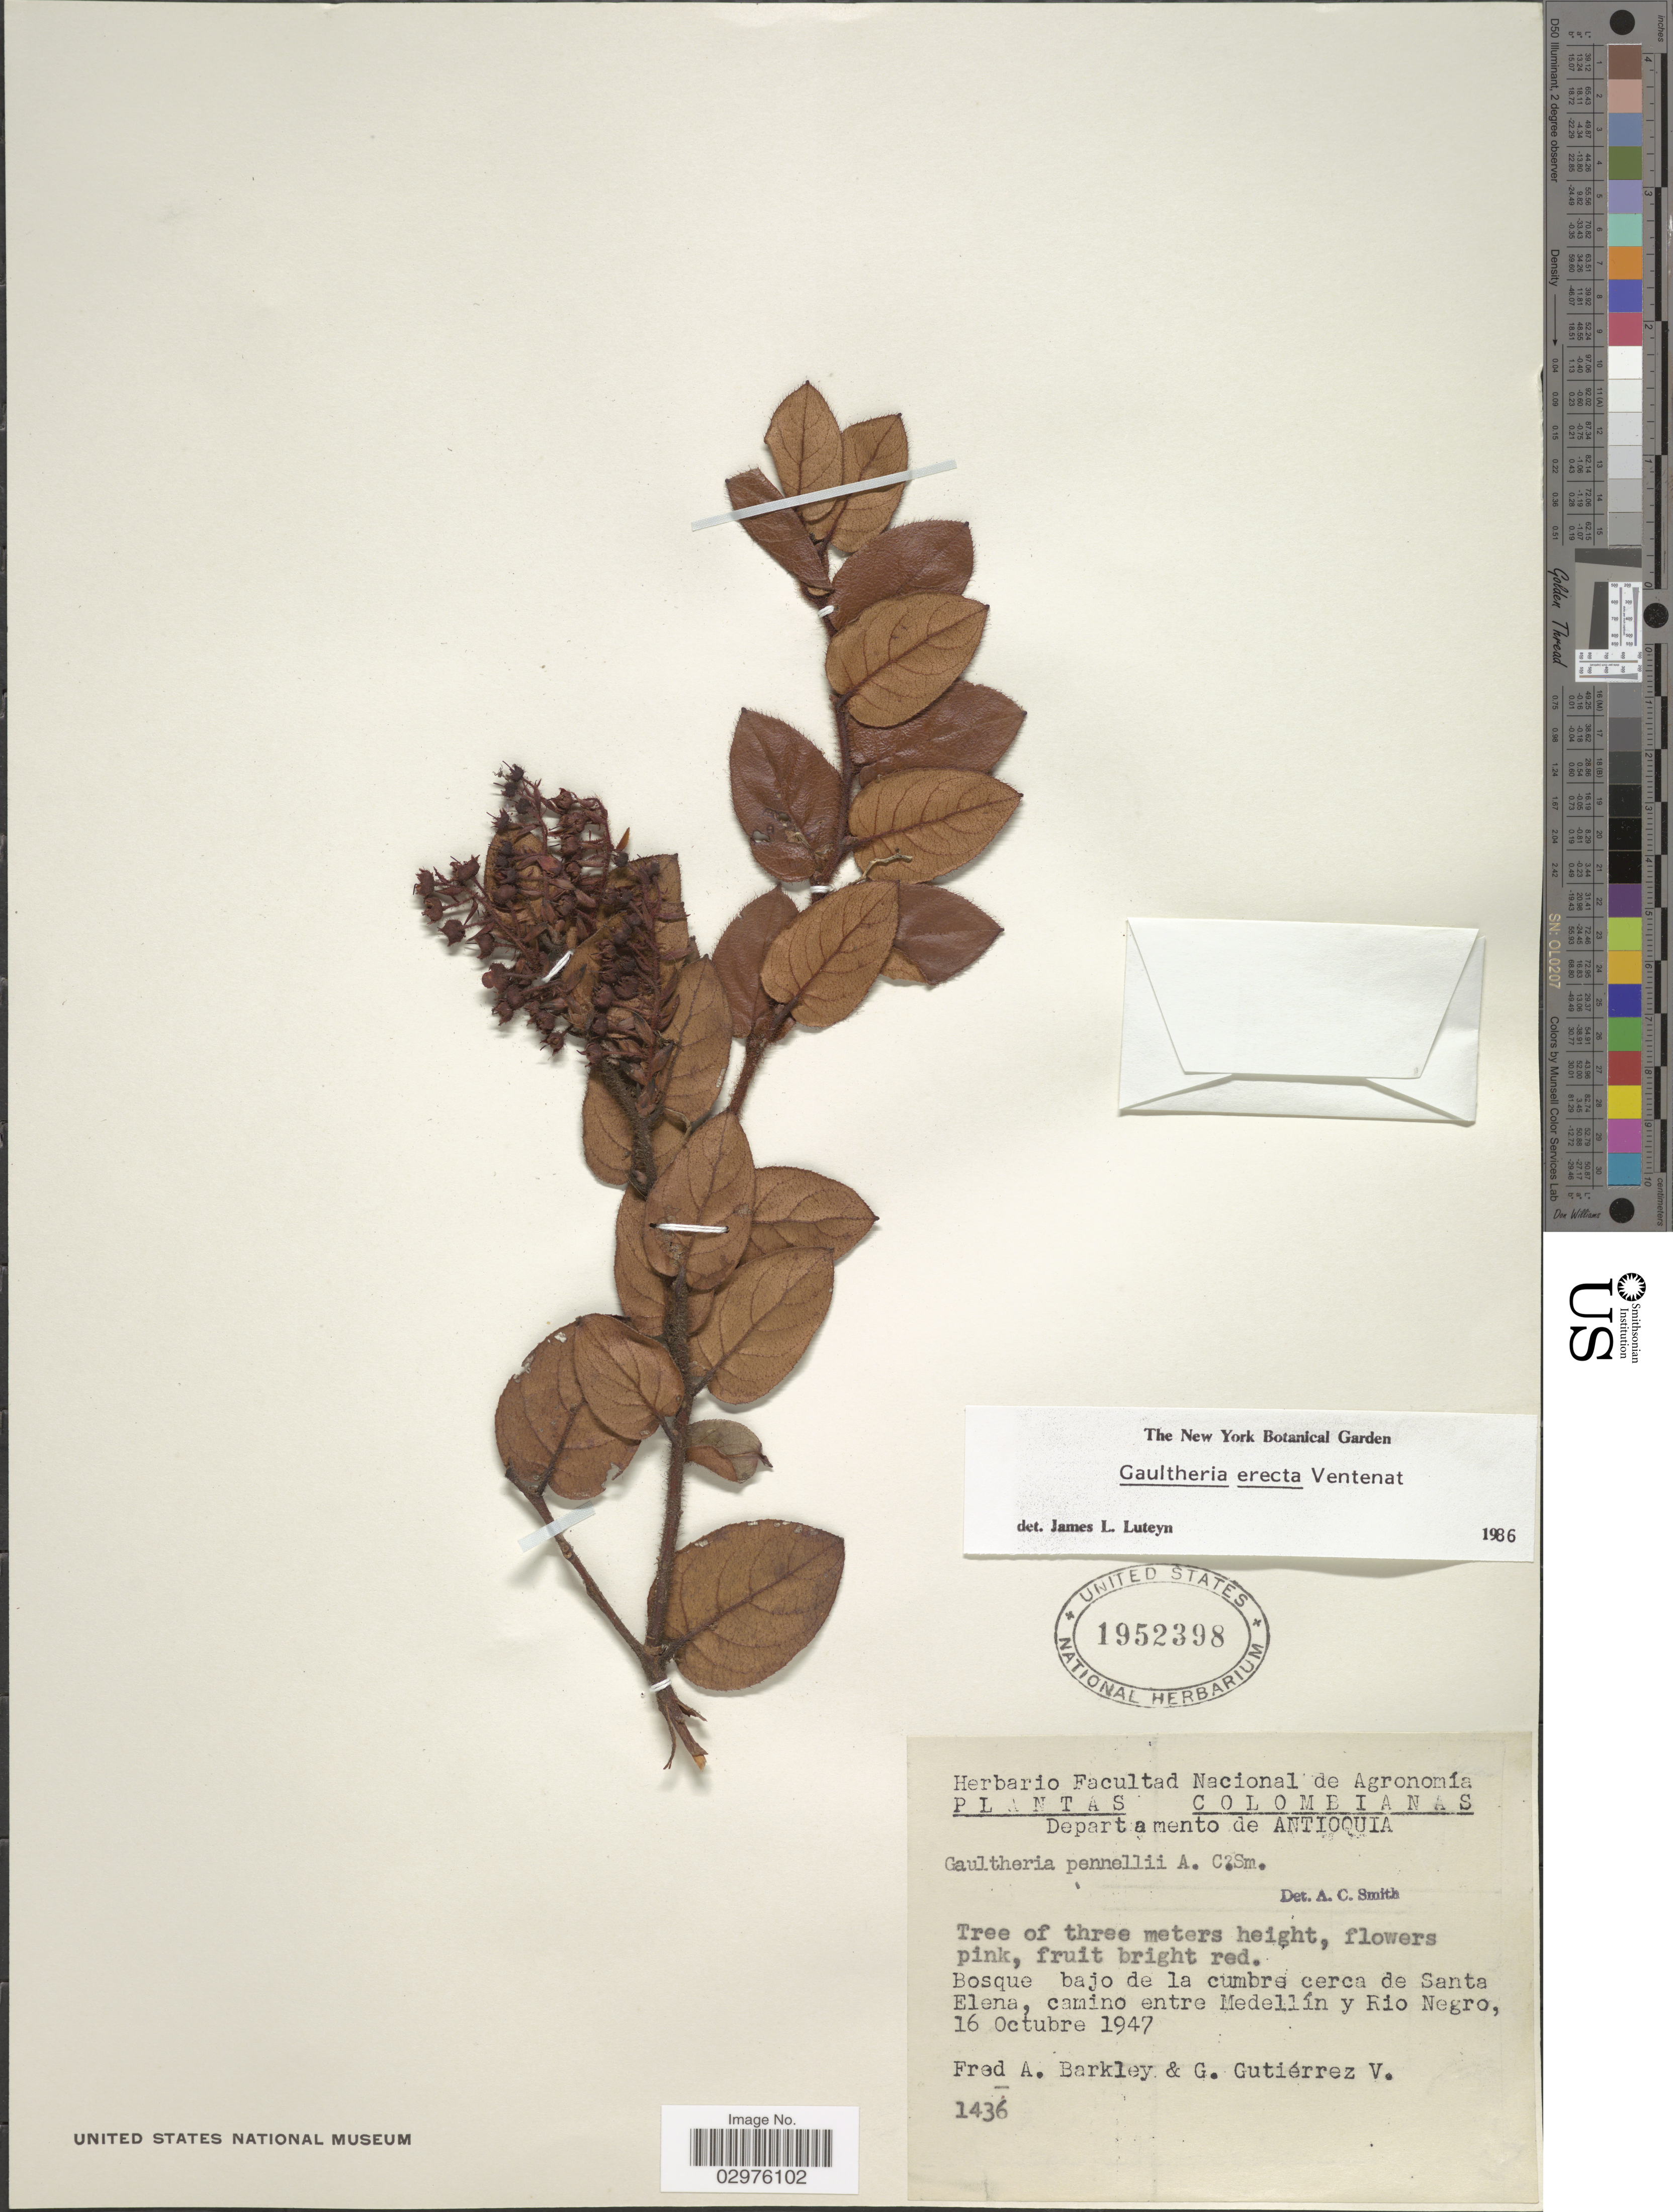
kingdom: Plantae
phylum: Tracheophyta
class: Magnoliopsida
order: Ericales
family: Ericaceae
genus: Gaultheria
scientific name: Gaultheria erecta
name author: Vent.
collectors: F. A. Barkley & G. Gutiérrez V.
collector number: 1436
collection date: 1947-10-16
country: Colombia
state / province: Antioquia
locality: Departamento de Antioquia. Bosque bajo de la cumbre cerca de Santa Elena, camino entre Medellín y Rio Negro.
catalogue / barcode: US 1952398